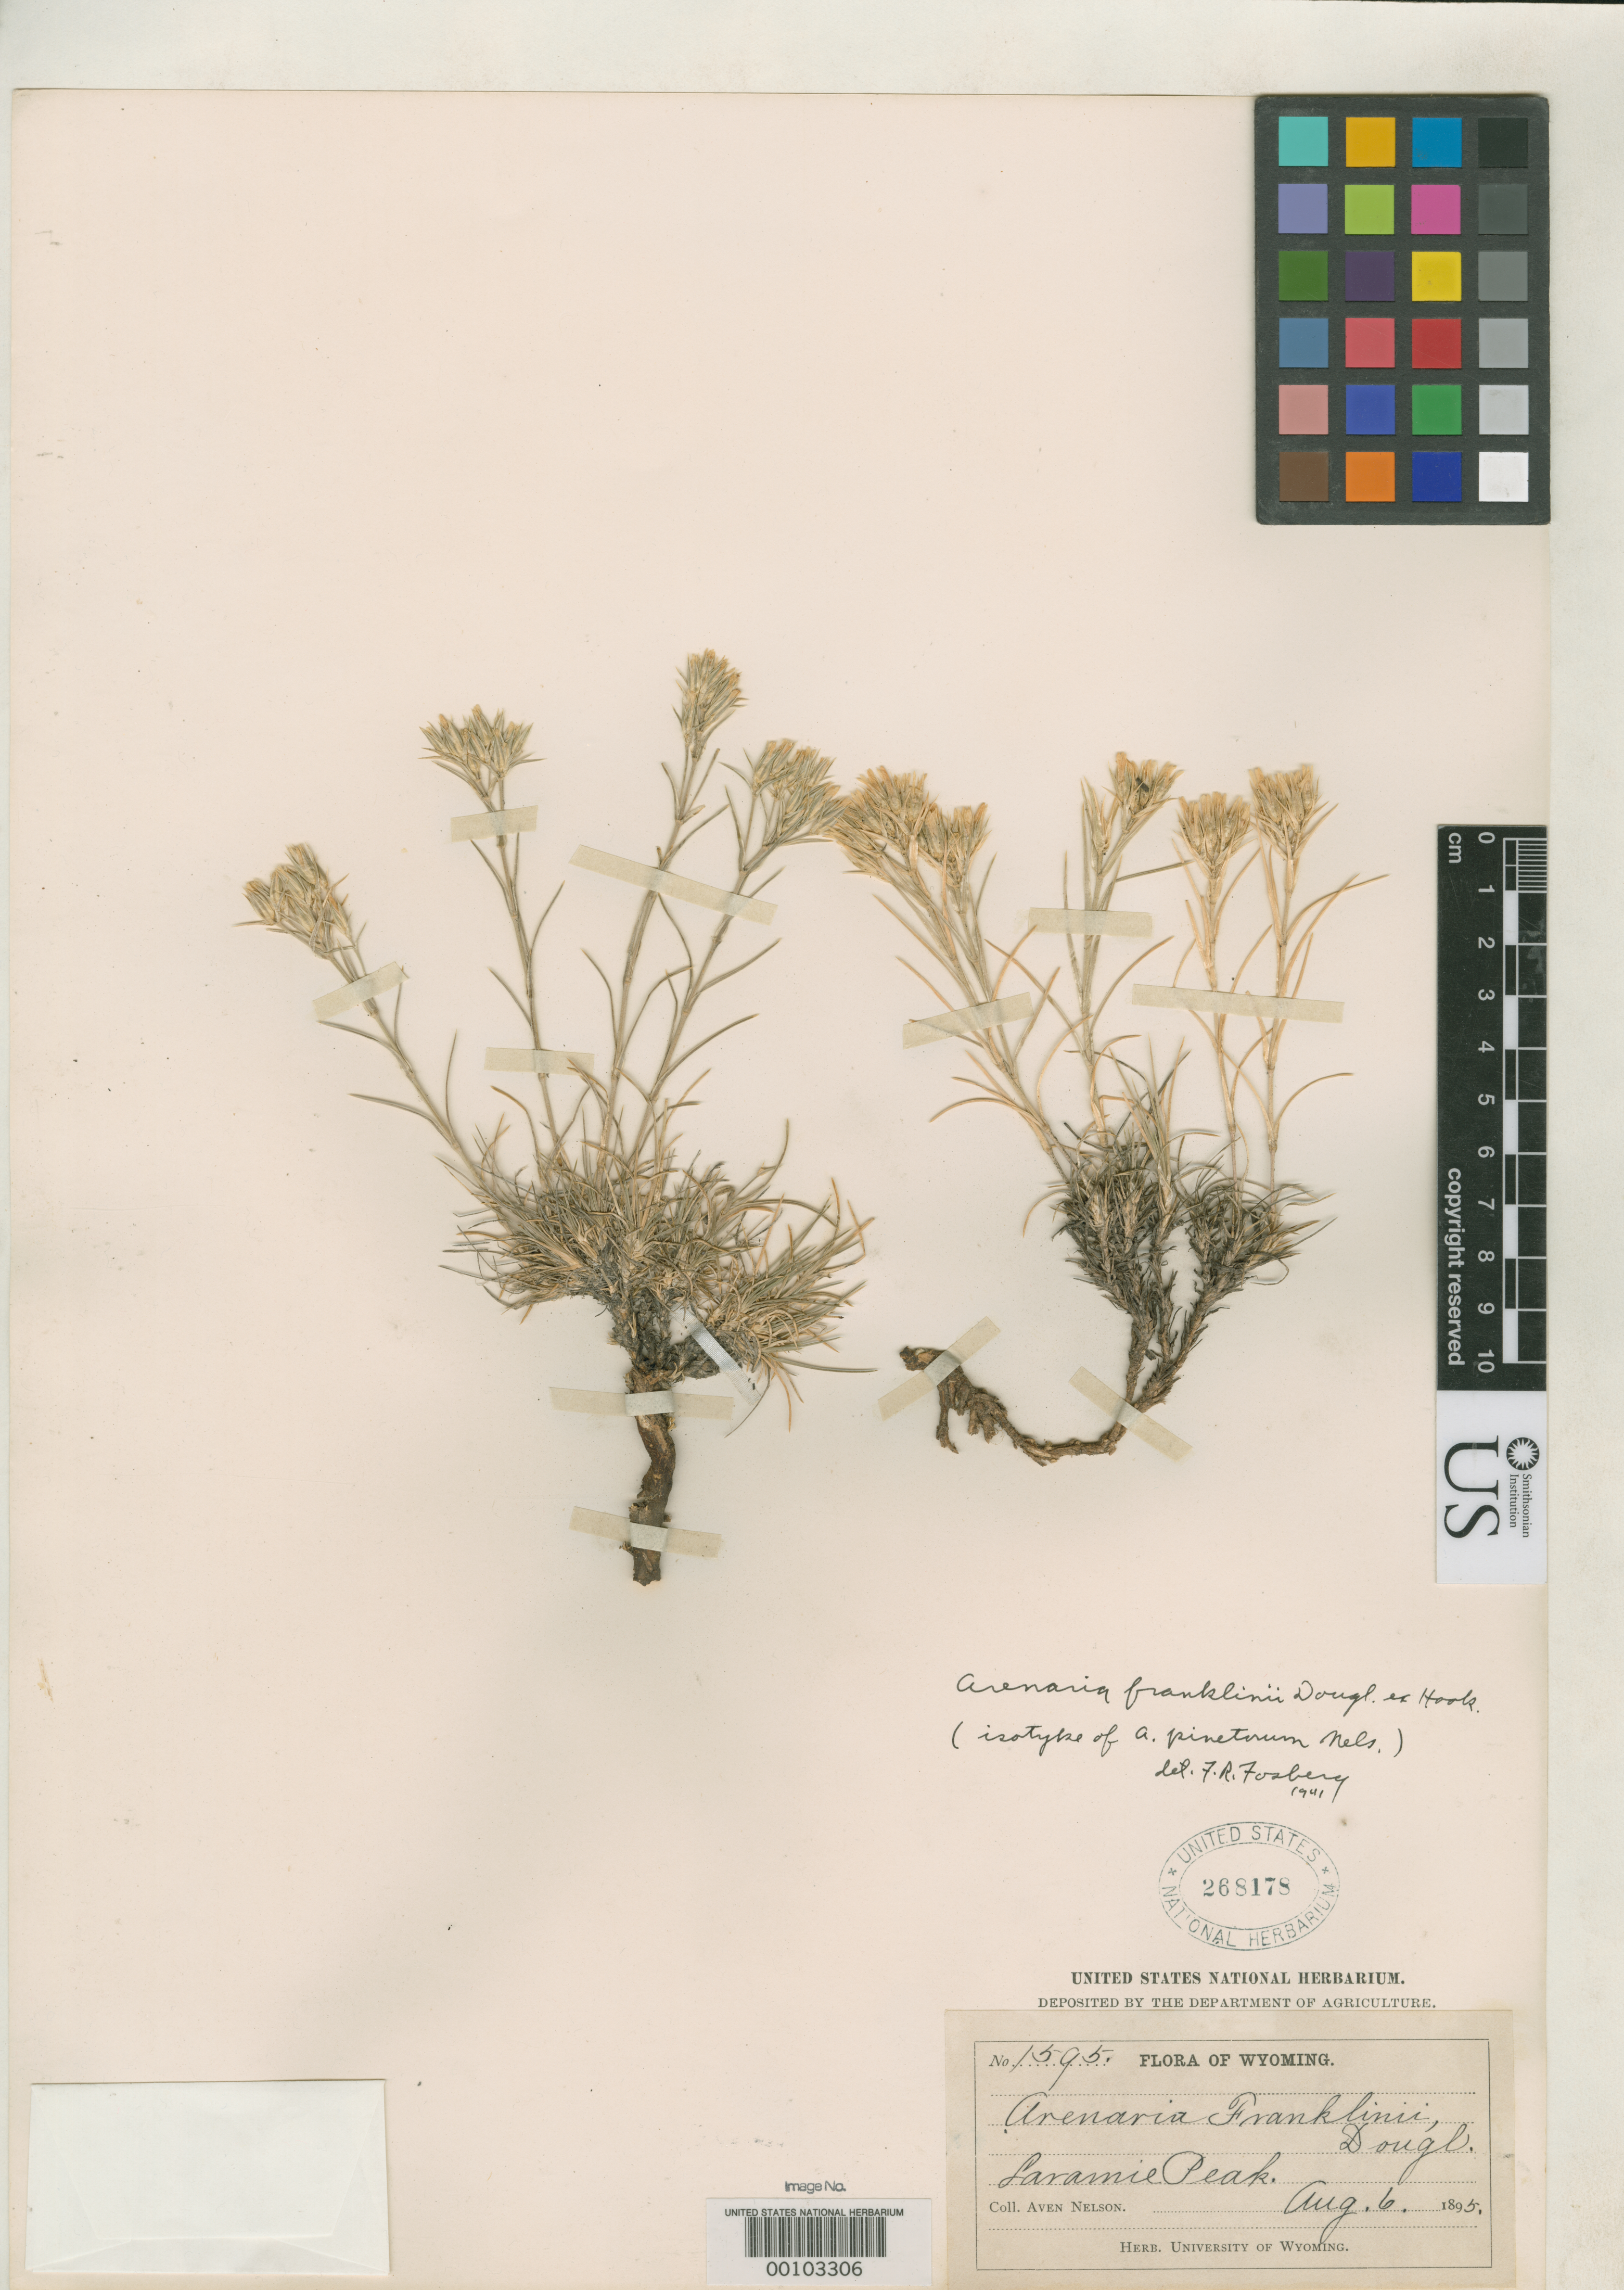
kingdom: Plantae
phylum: Tracheophyta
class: Magnoliopsida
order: Caryophyllales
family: Caryophyllaceae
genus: Arenaria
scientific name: Arenaria pinetorum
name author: A. Nelson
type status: Isotype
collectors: A. Nelson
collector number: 1595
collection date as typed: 07 Aug 1895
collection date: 1895-08-07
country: United States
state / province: Wyoming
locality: Laramie Peak.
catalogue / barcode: US 268178